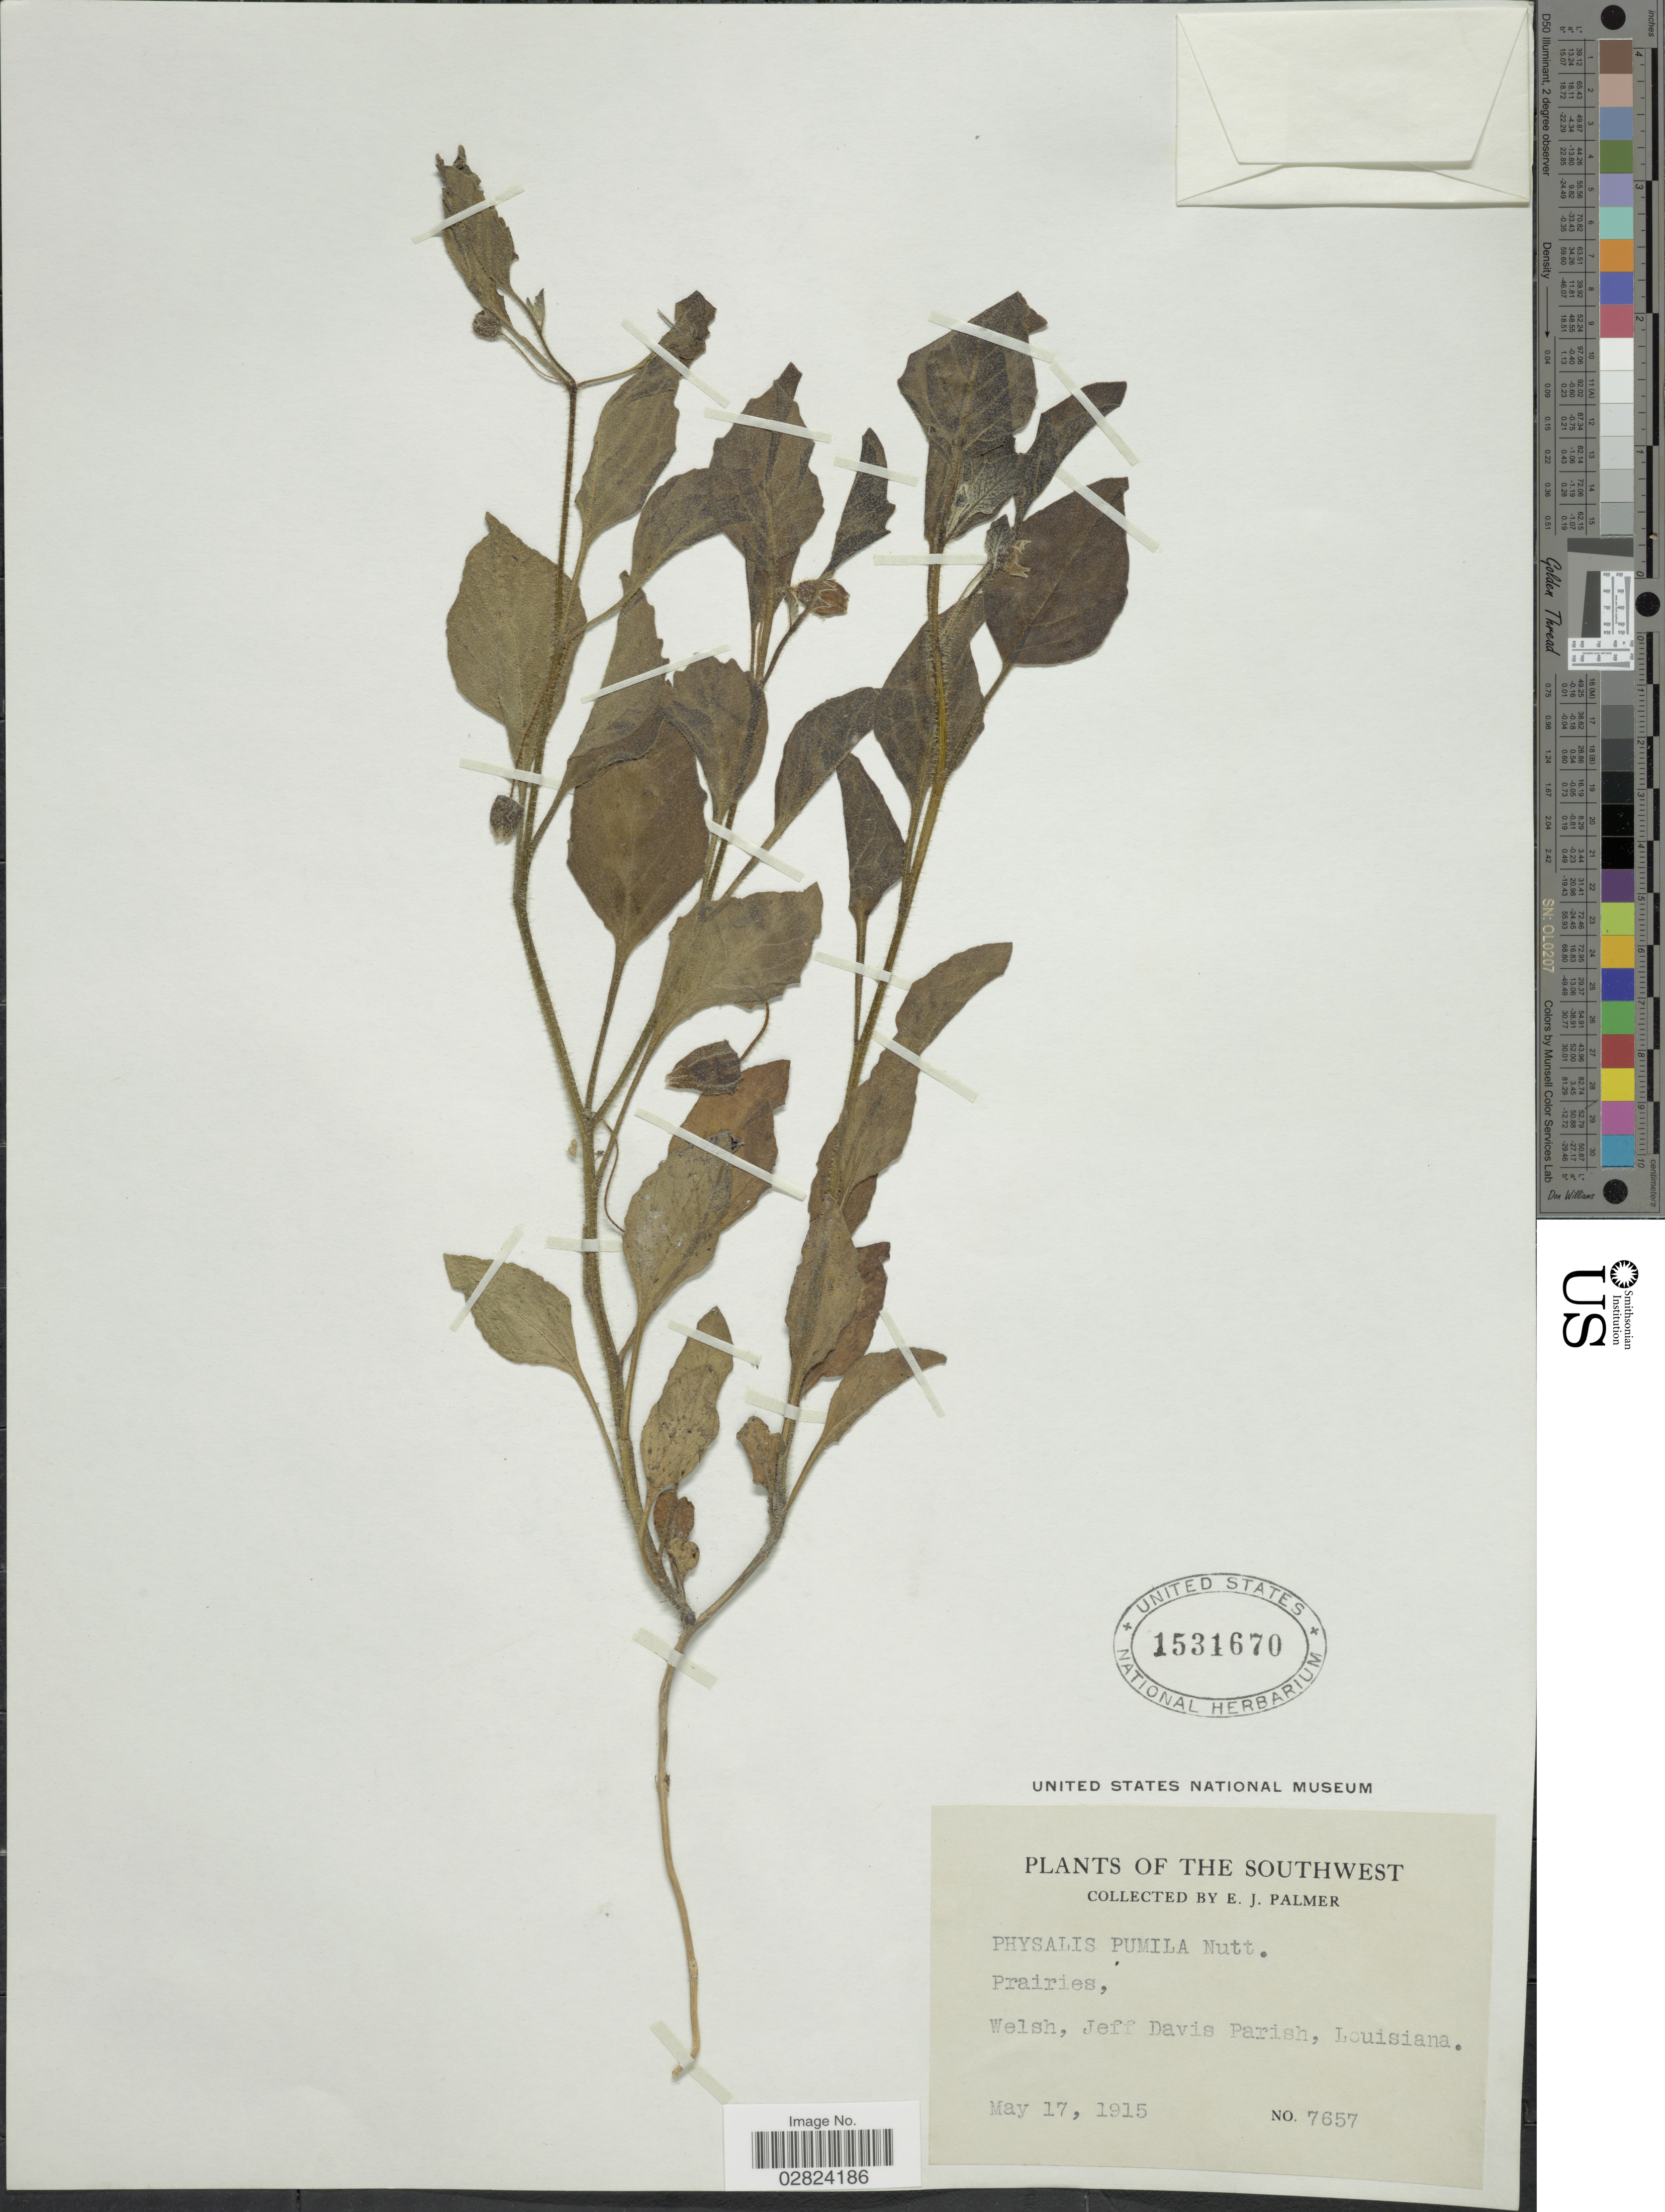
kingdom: Plantae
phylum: Tracheophyta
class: Magnoliopsida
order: Solanales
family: Solanaceae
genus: Physalis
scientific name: Physalis pumila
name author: Nutt.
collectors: E. J. Palmer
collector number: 7657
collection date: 1915-05-17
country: United States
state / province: Louisiana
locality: The Southwest. Welsh, Jeff Davis Parish.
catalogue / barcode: US 1531670